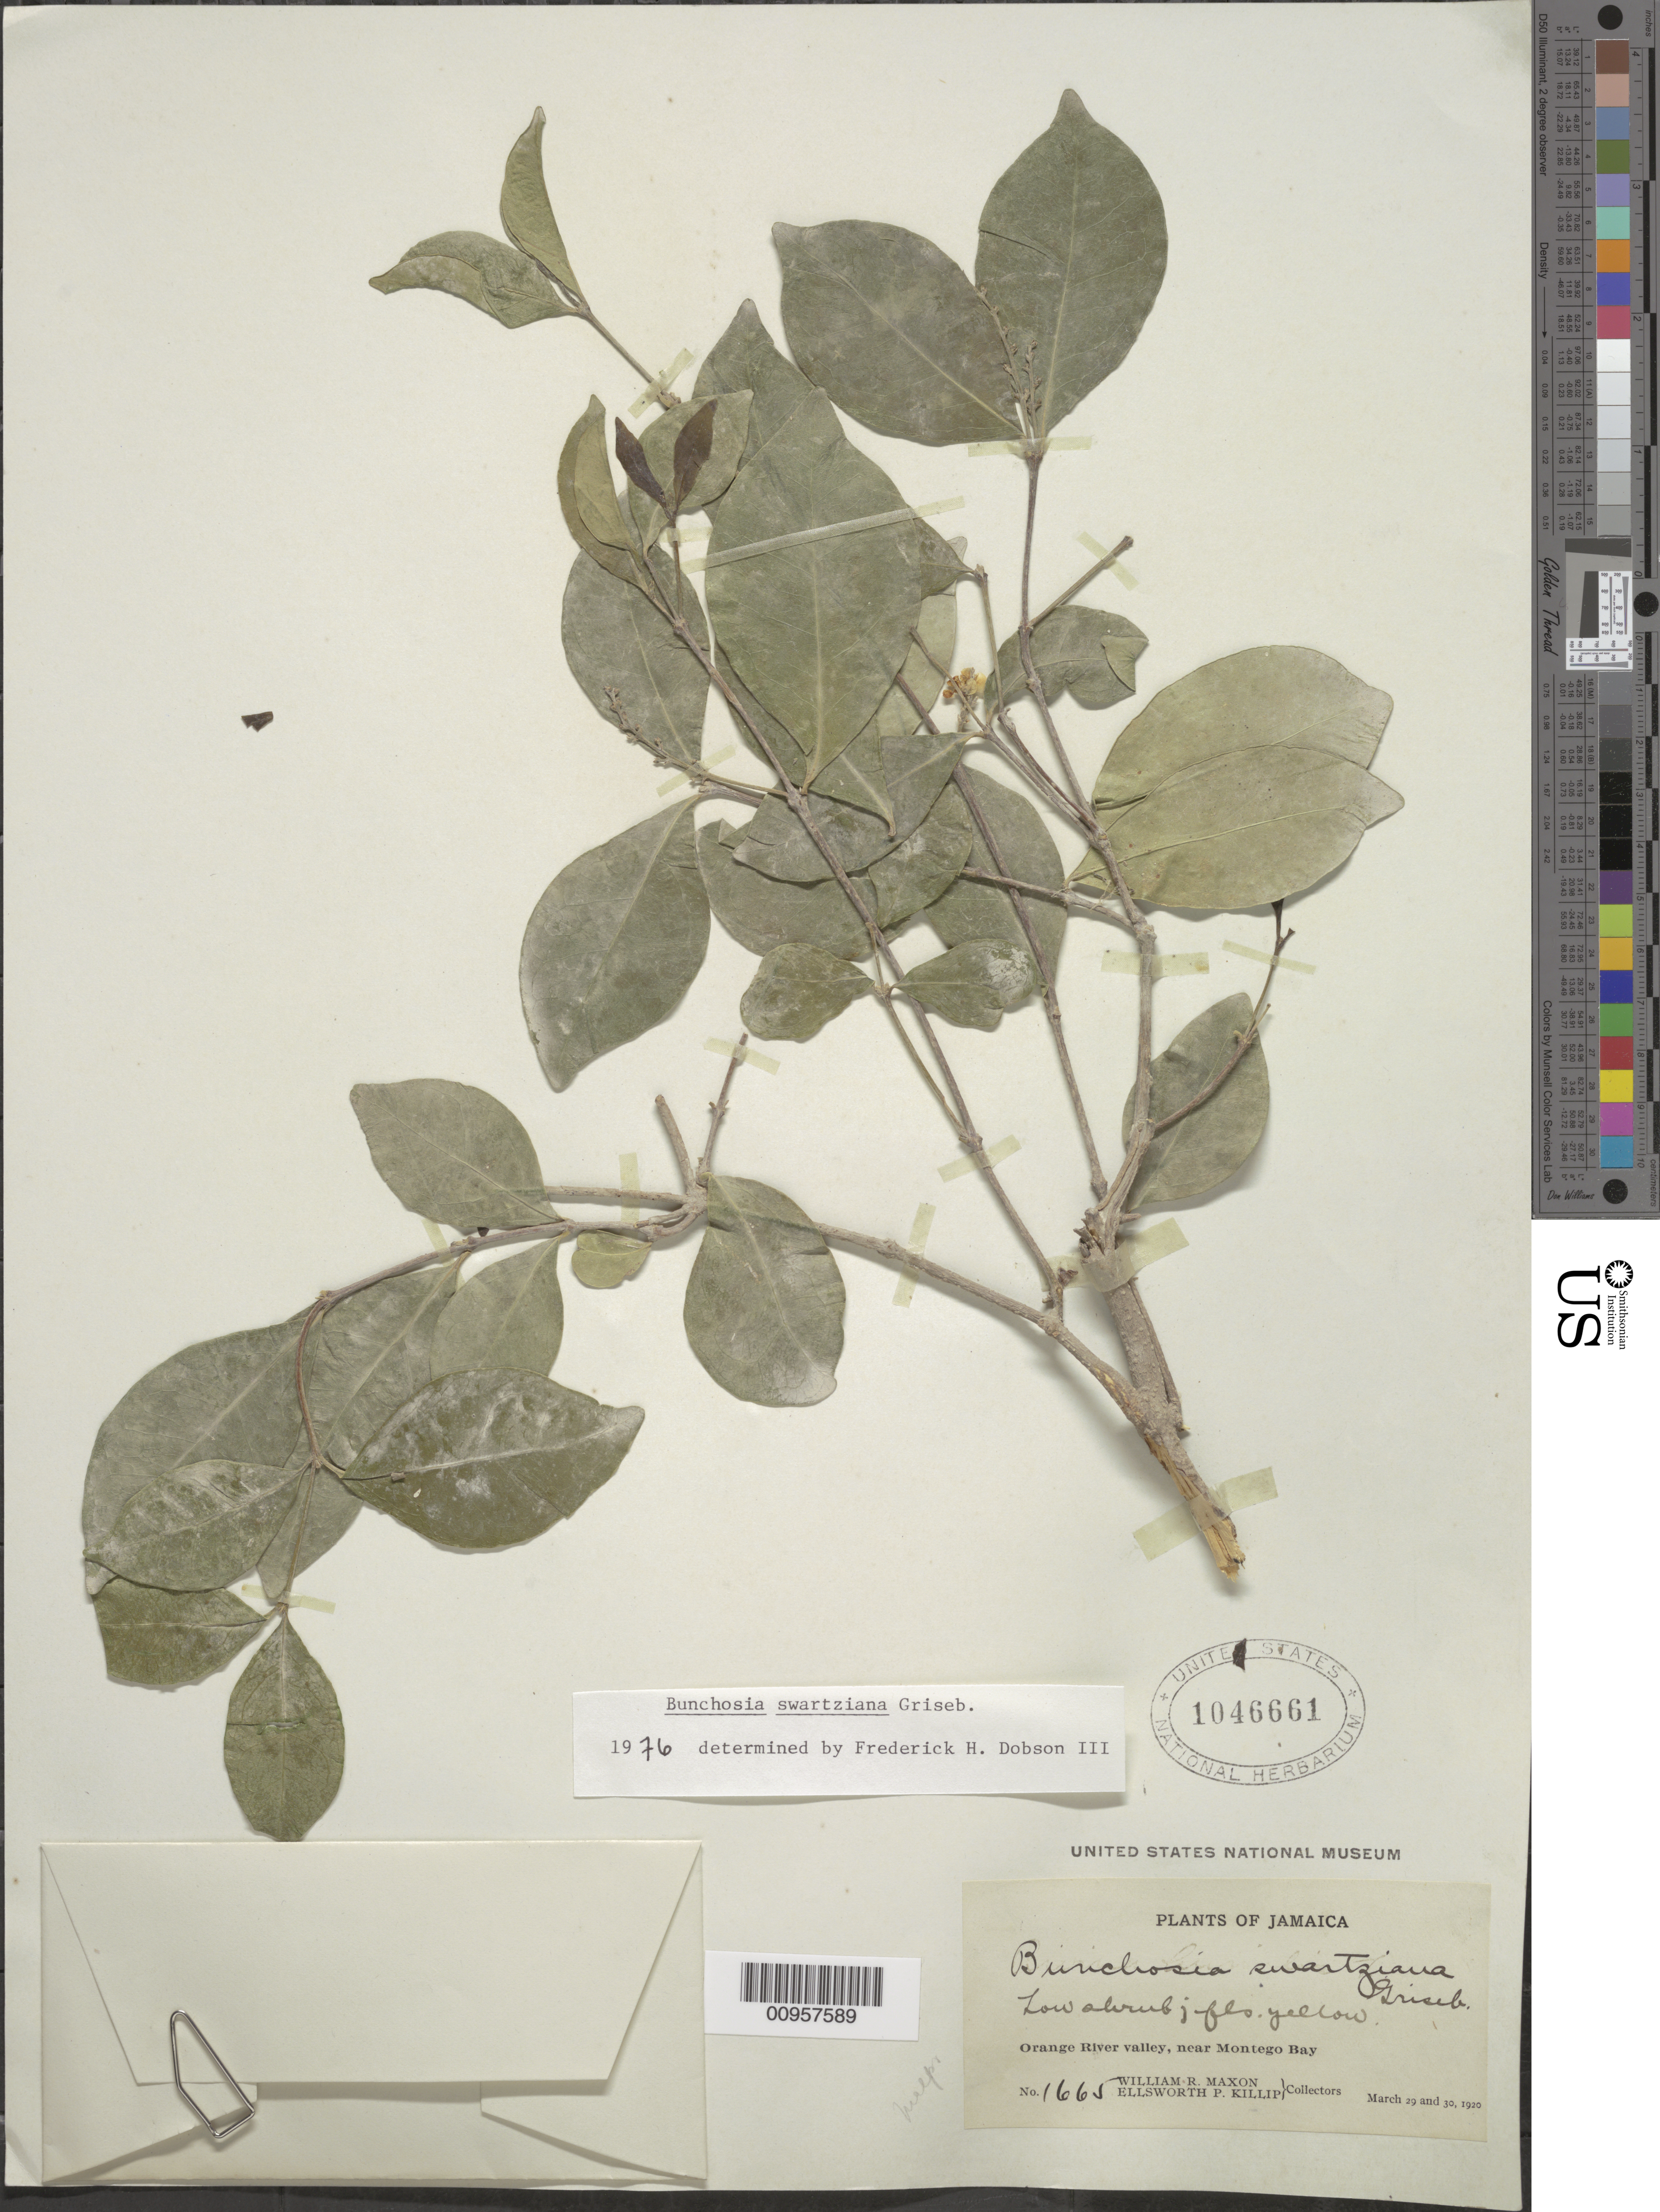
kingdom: Plantae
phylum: Tracheophyta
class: Magnoliopsida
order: Malpighiales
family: Malpighiaceae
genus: Bunchosia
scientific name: Bunchosia swartziana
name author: Griseb.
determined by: Dobson, Frederick H.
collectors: W. R. Maxon & E. P. Killip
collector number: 1665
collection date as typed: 29 Mar 1920 to 30 Mar 1920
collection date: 1920-03-29/1920-03-30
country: Jamaica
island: Jamaica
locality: Orange River Valley, near Montego Bay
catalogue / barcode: US 1046661